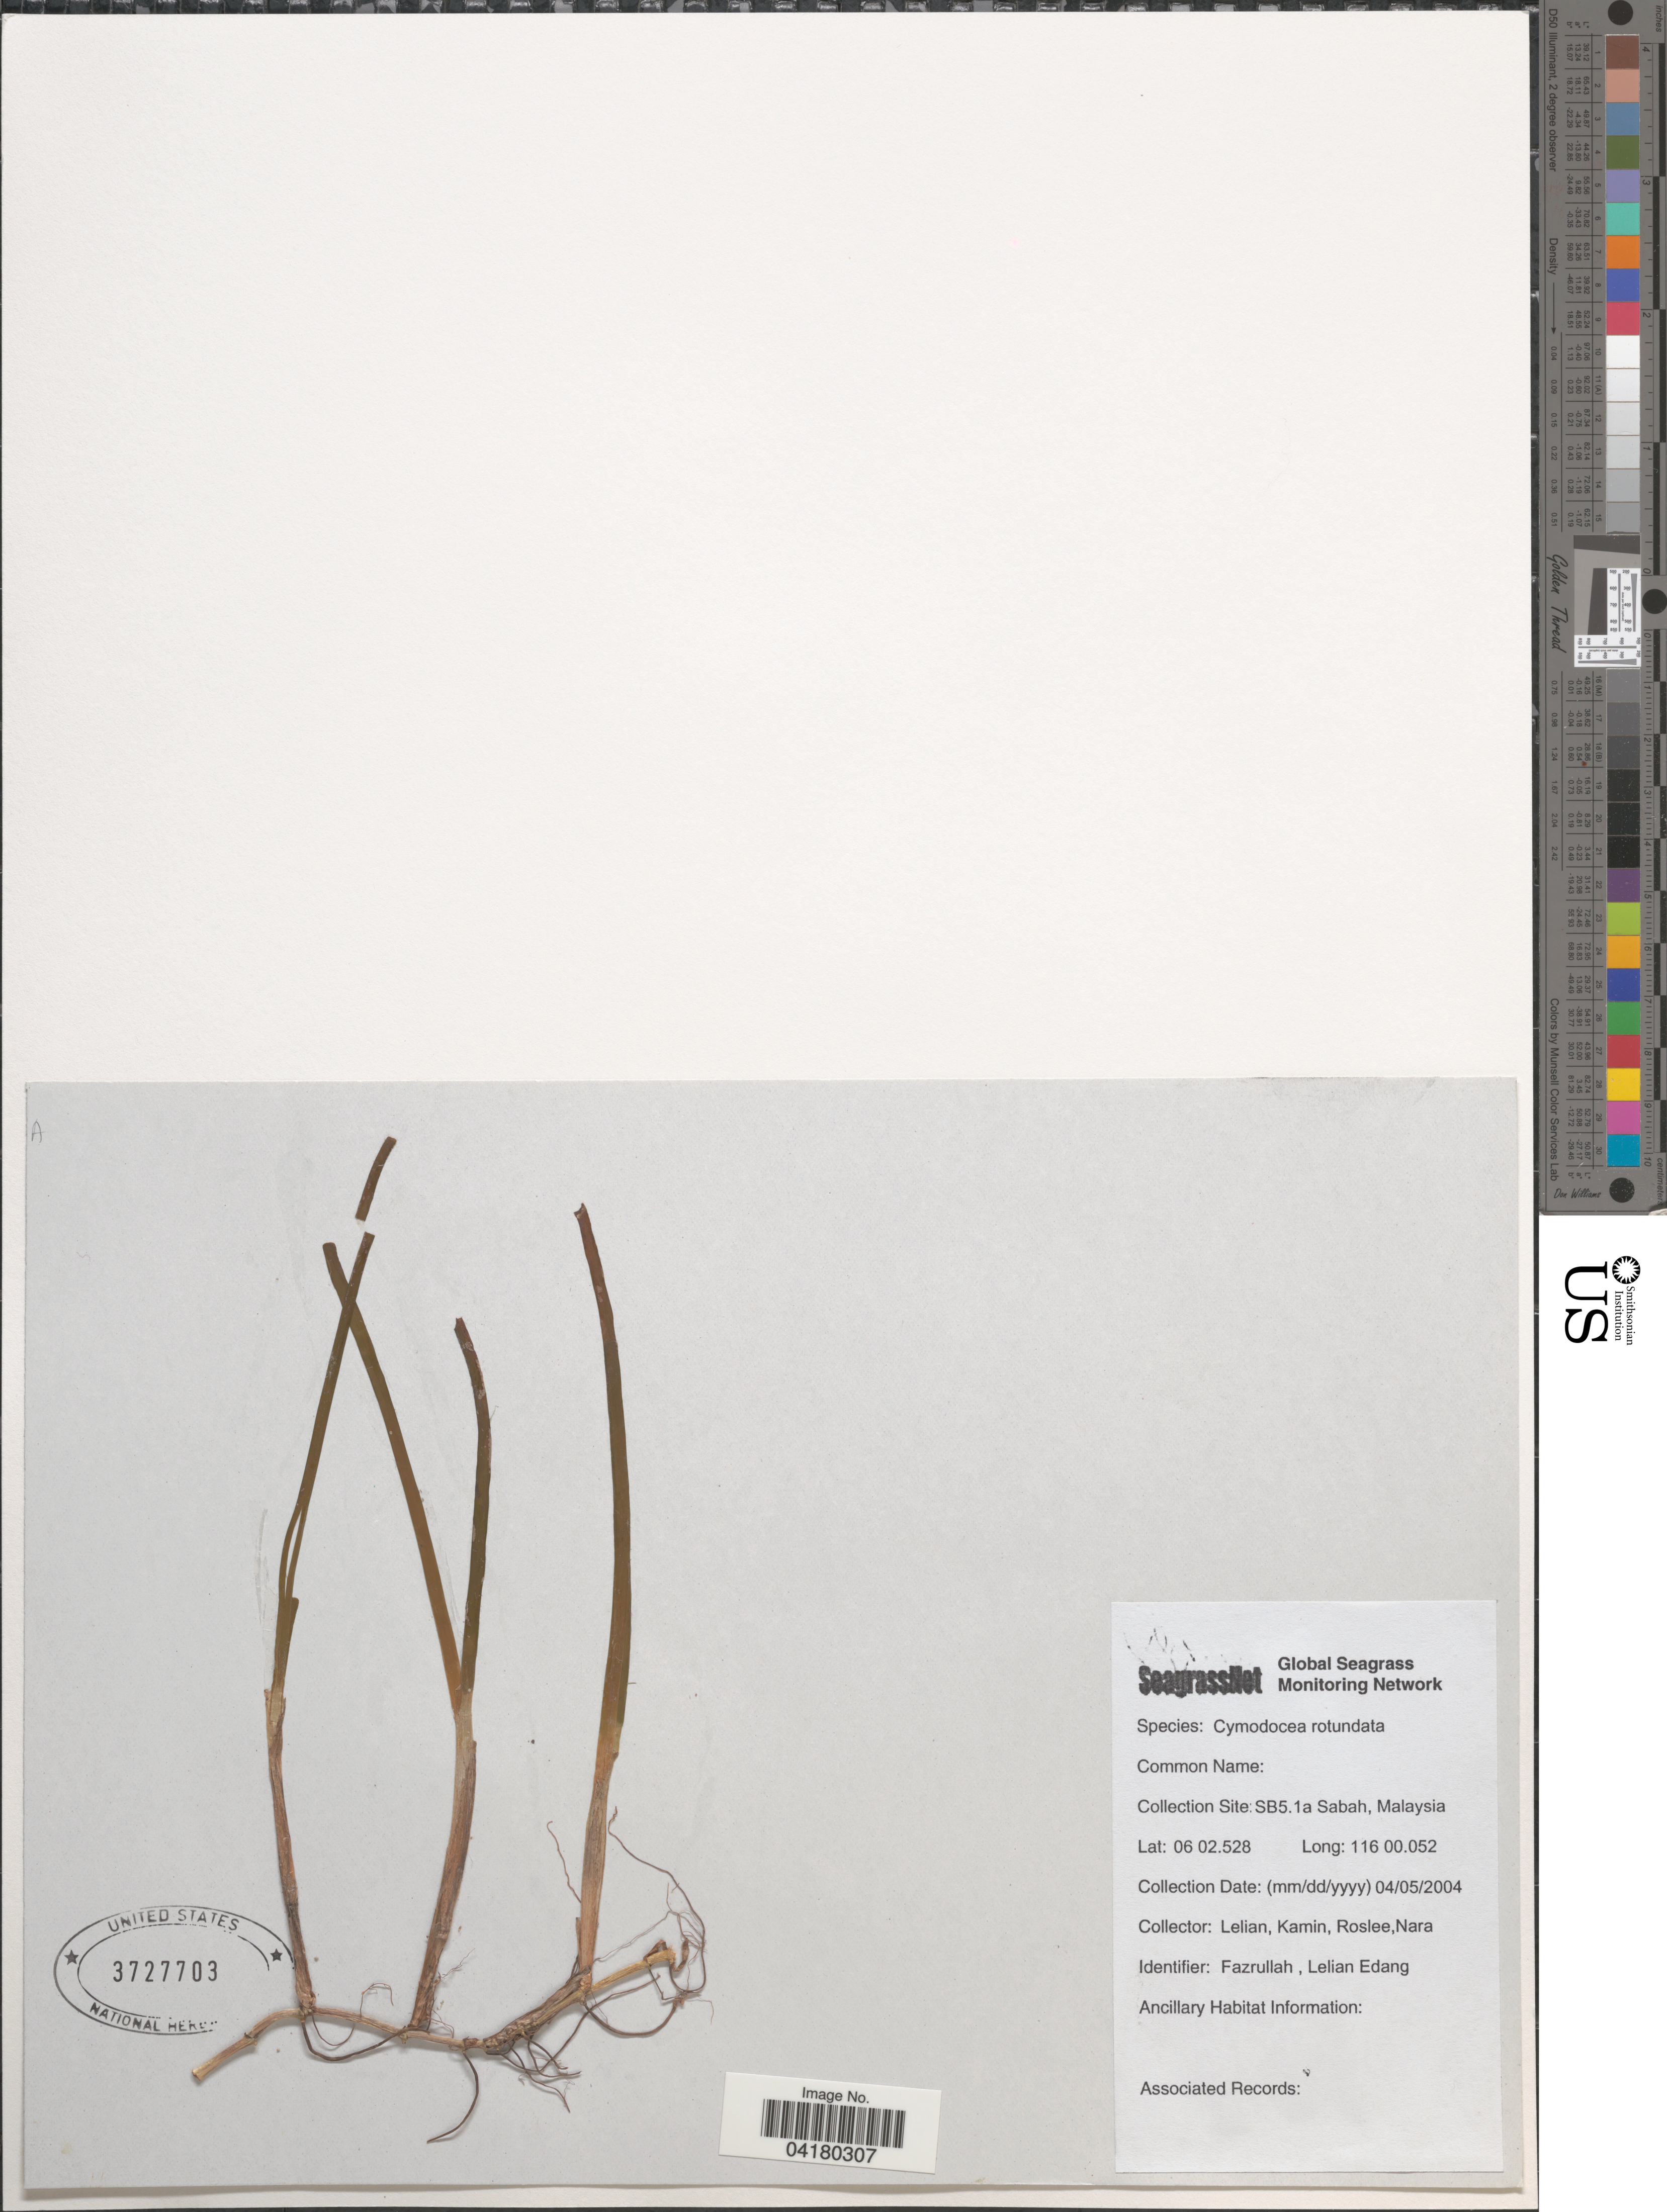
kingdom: Plantae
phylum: Tracheophyta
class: Liliopsida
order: Alismatales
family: Cymodoceaceae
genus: Cymodocea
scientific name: Cymodocea rotundata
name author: Asch. & Schweinf.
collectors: Lelian, Kamin, Roslee & Nara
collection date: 2004-04-05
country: Malaysia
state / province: Sabah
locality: SB5.1a.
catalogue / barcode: US 3727703